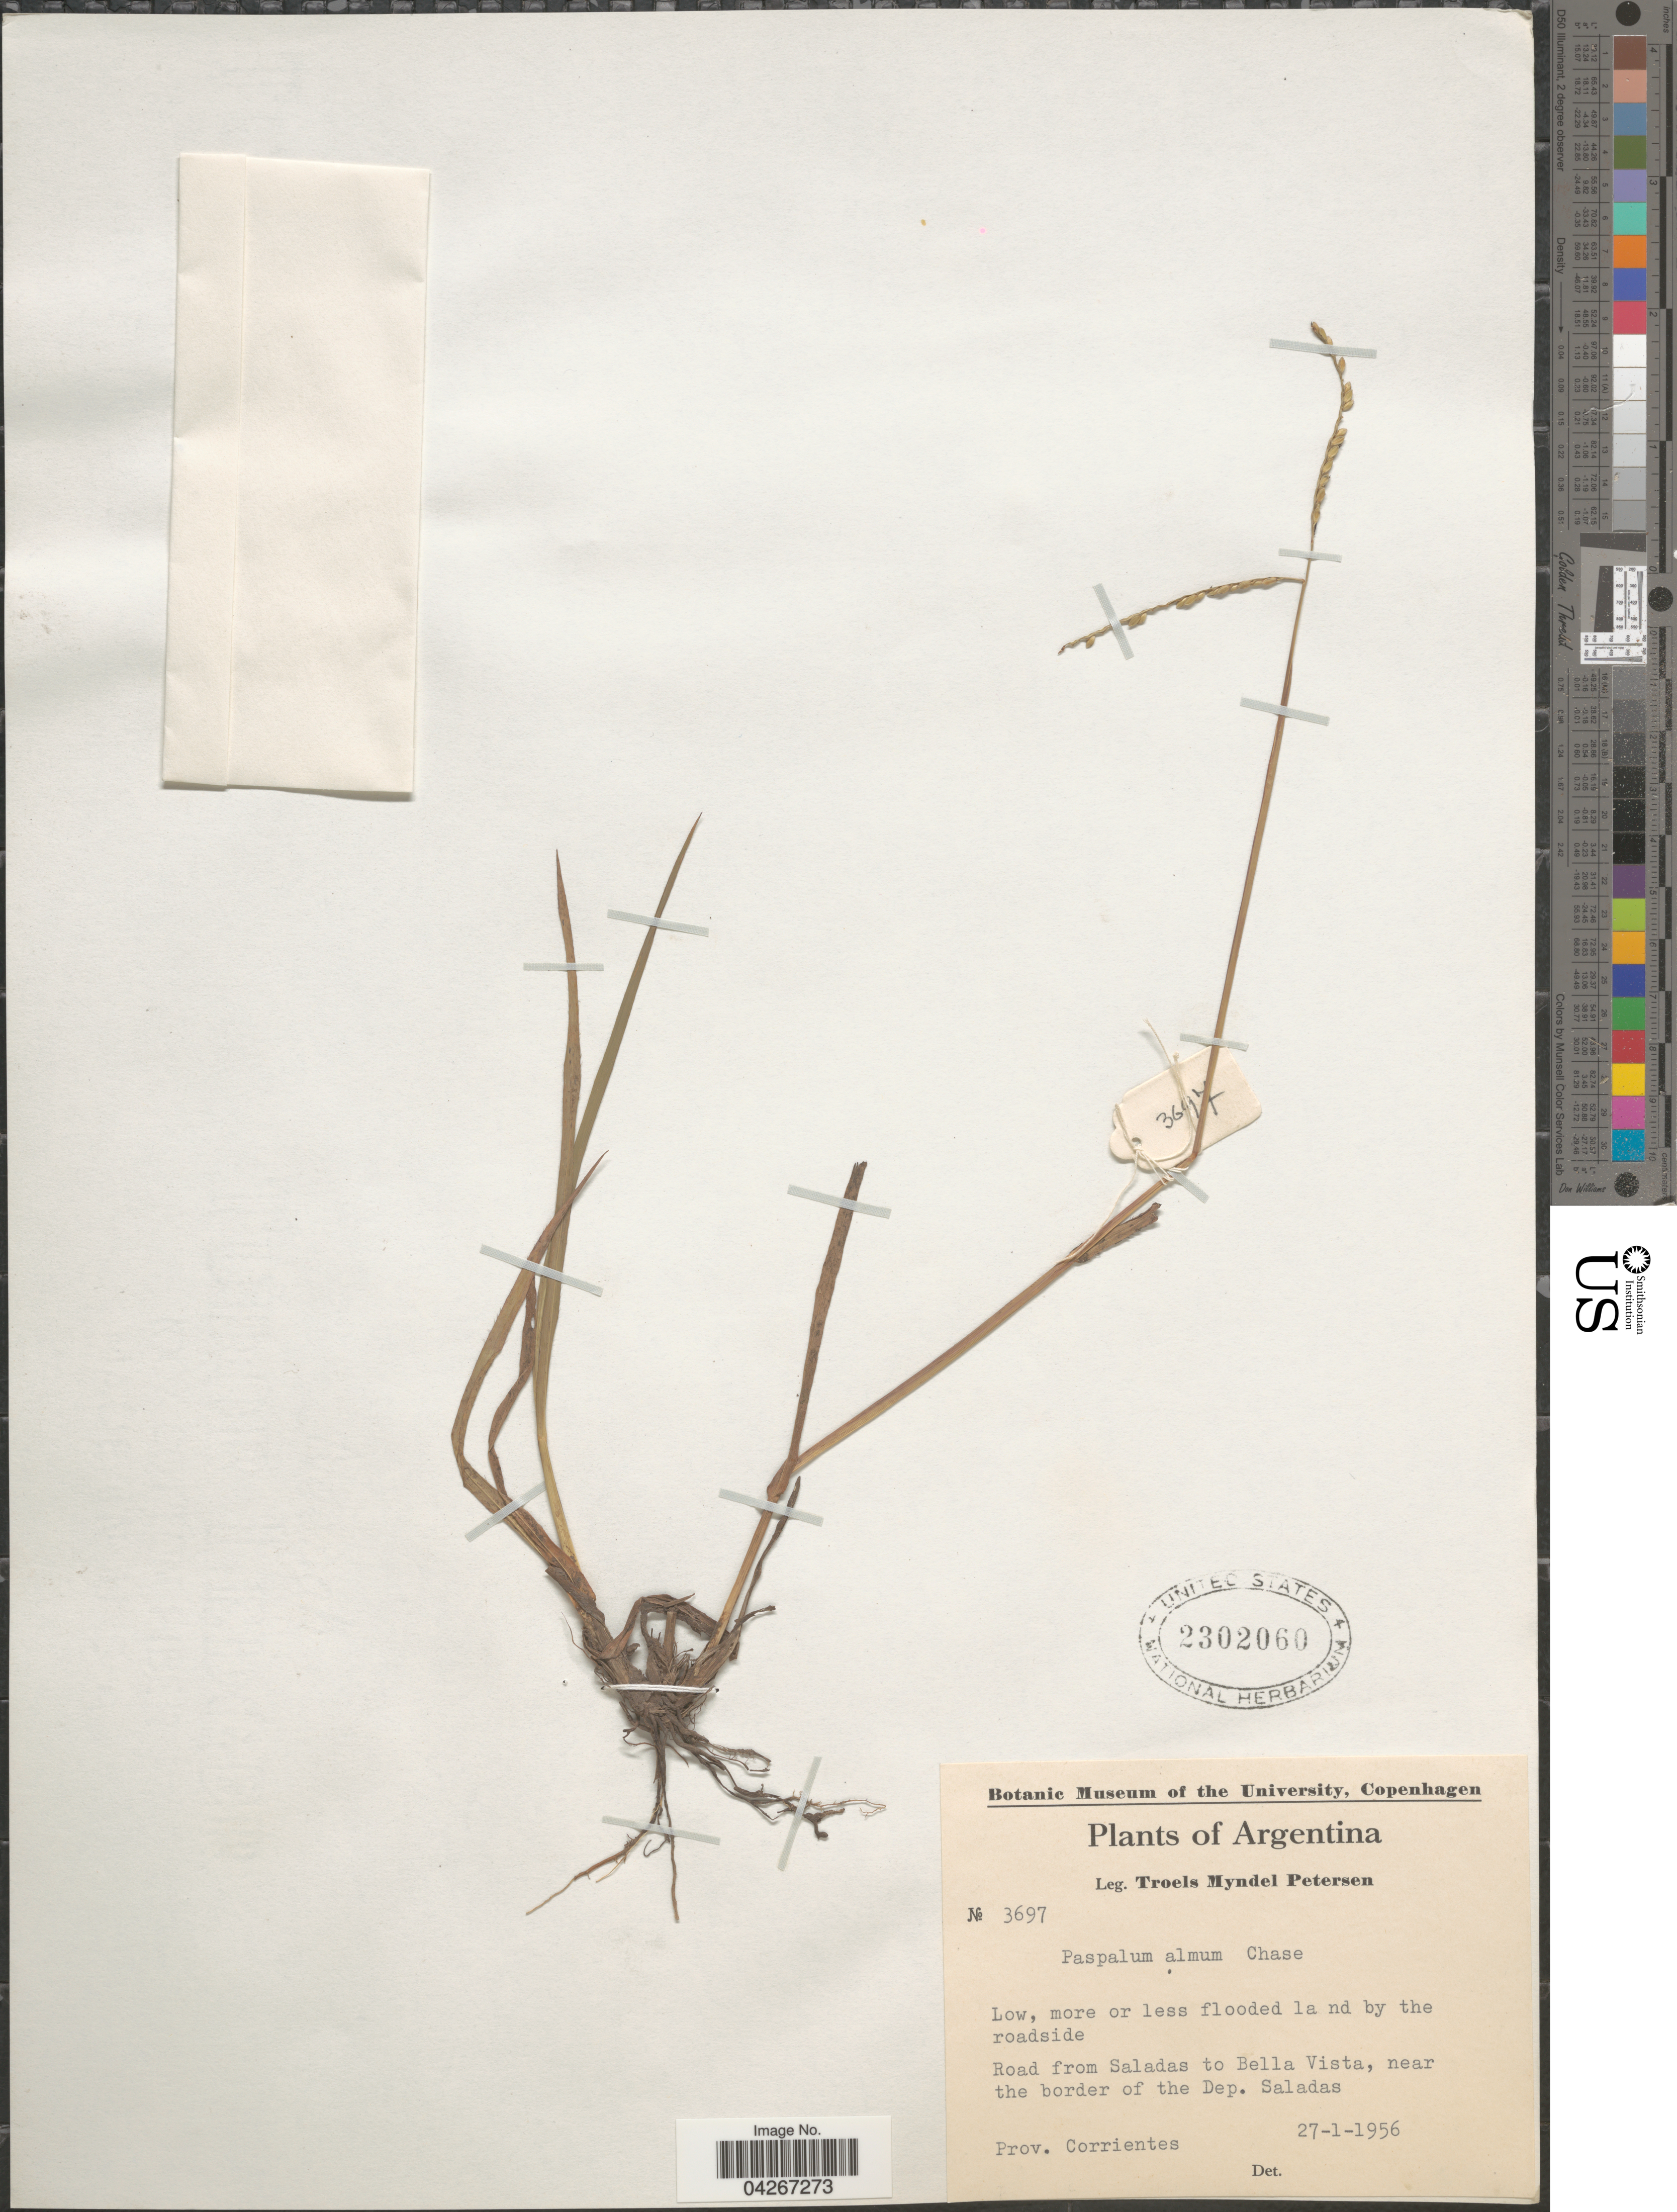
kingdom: Plantae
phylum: Tracheophyta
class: Liliopsida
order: Poales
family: Poaceae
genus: Paspalum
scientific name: Paspalum almum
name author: Chase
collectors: T. M. Petersen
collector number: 3697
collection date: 1956-01-27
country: Argentina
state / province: Corrientes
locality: Road from Saladas to Bella Vista, near the border of the Dep. Saladas.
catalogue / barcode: US 2302060